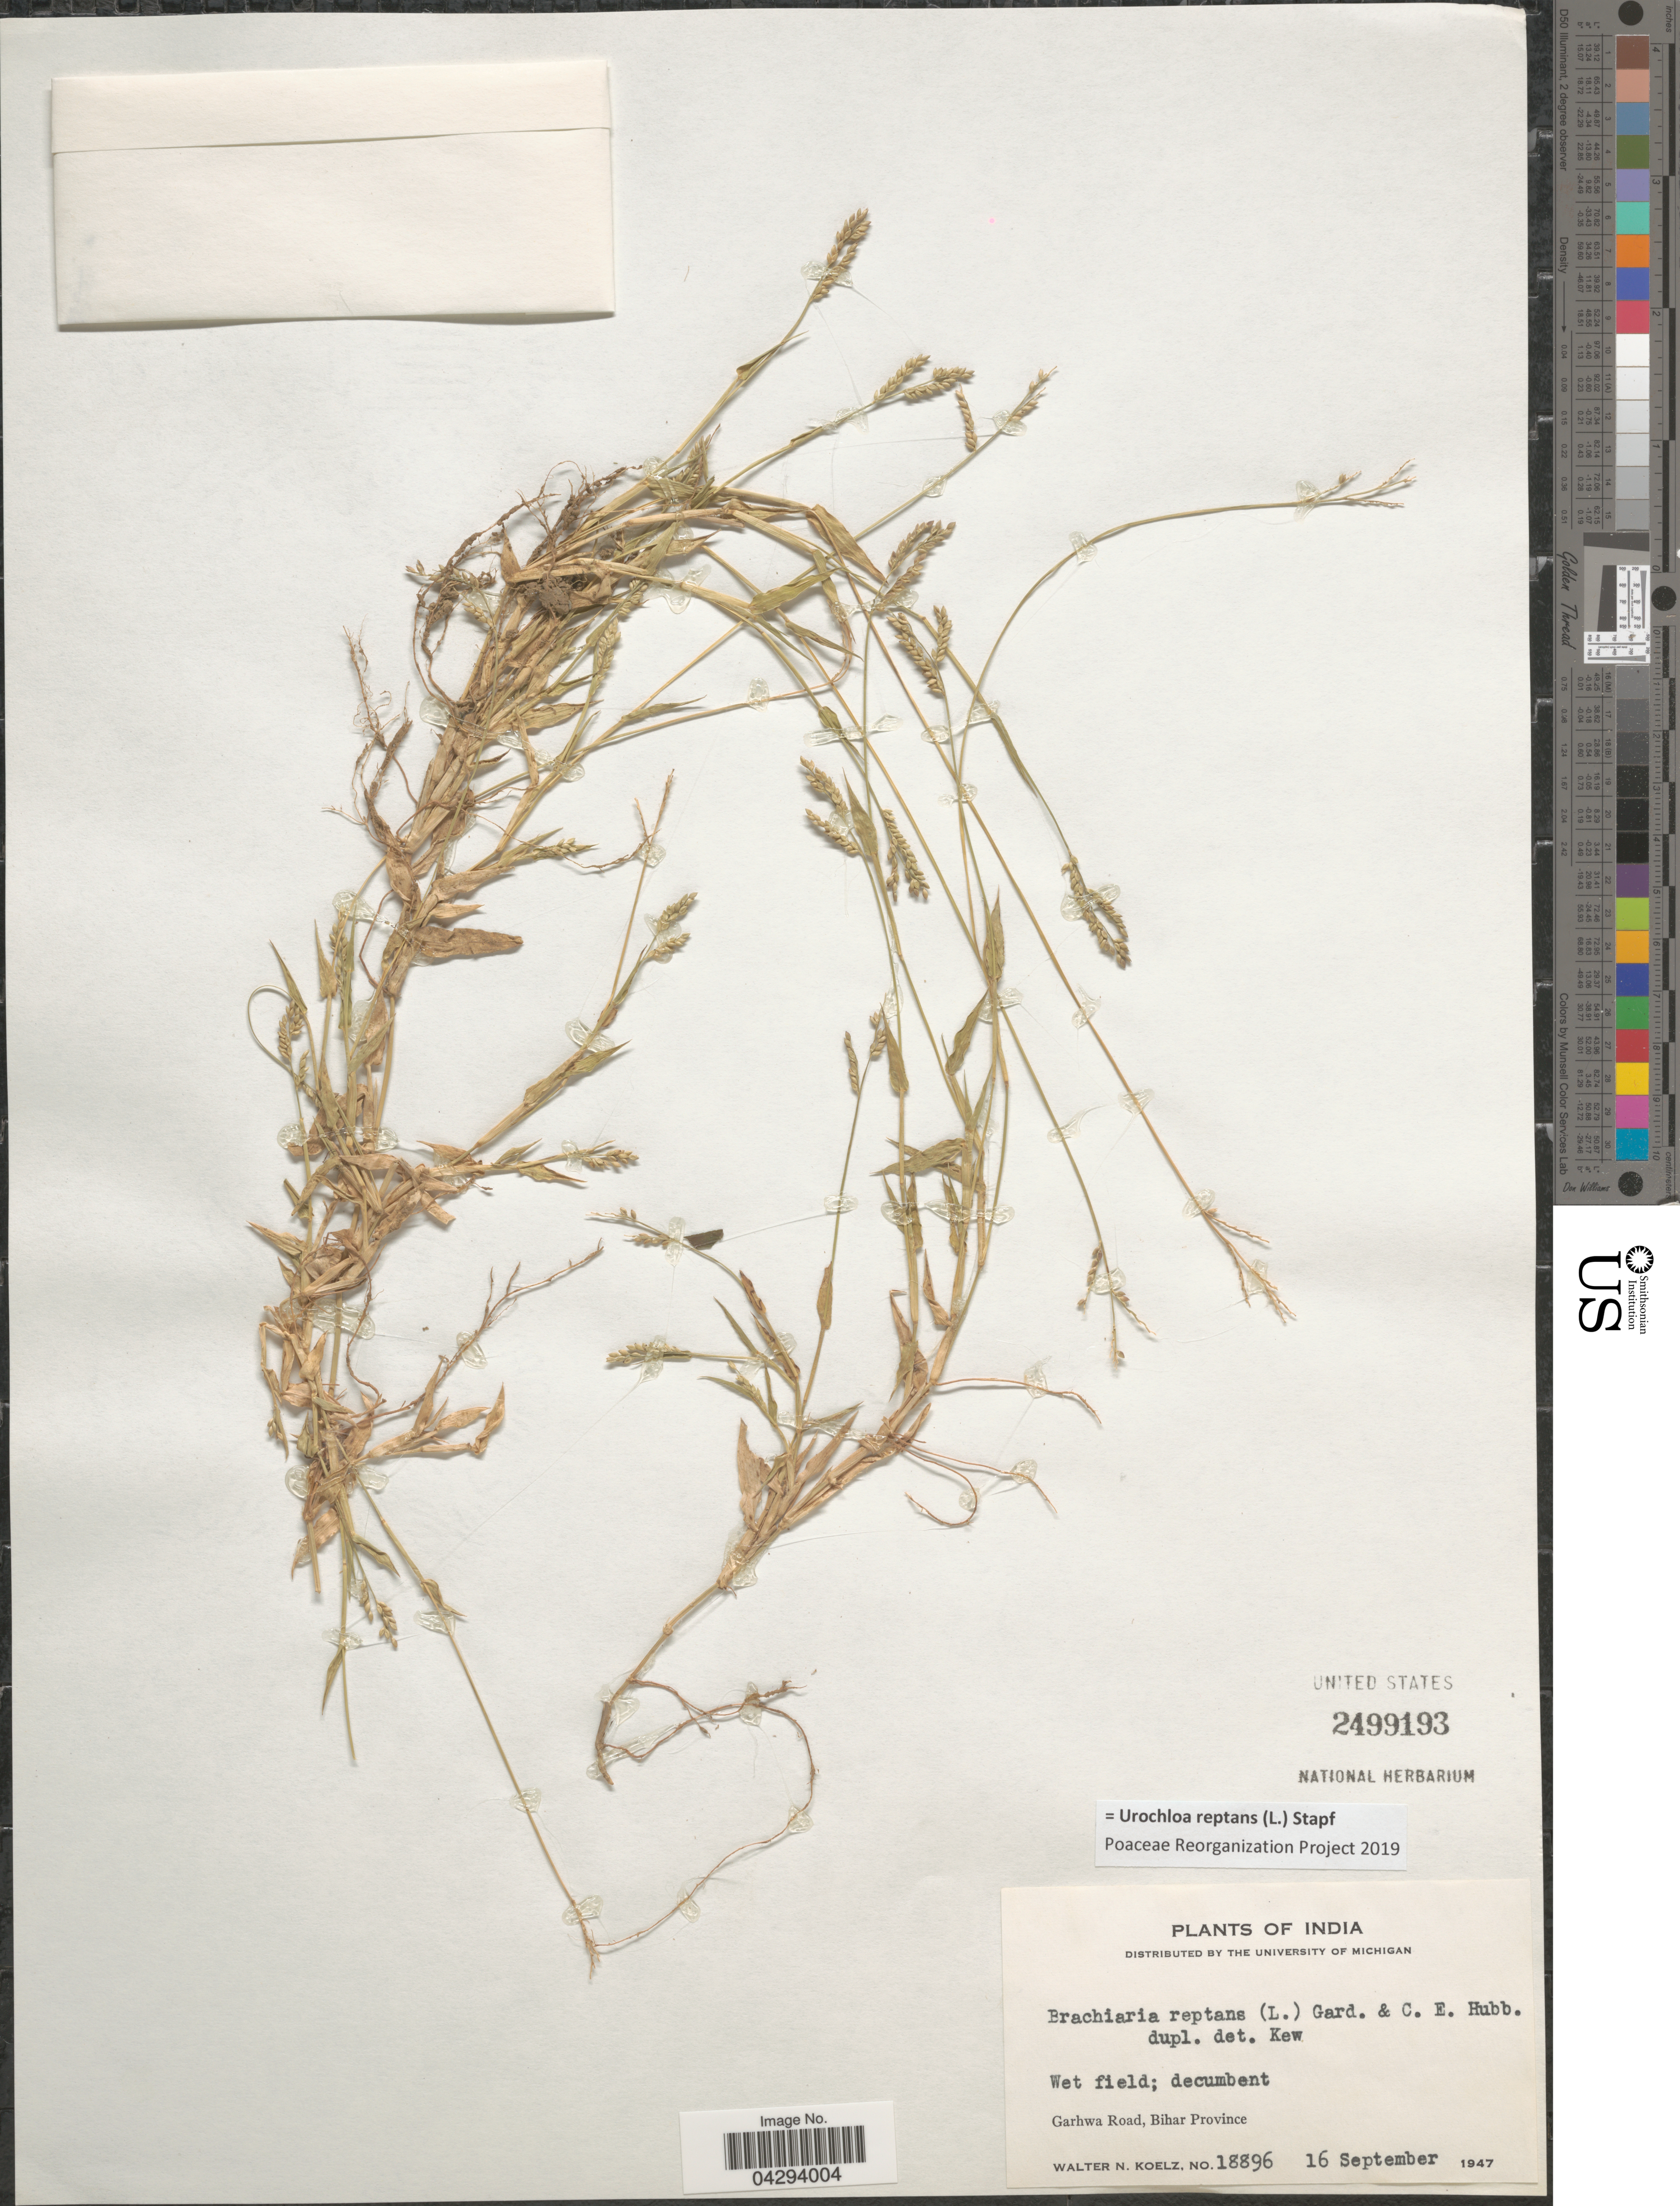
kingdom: Plantae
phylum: Tracheophyta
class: Liliopsida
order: Poales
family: Poaceae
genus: Urochloa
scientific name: Urochloa reptans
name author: (L.) Stapf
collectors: W. N. Koelz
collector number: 18896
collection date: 1947-09-16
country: India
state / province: Bihar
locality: Garhwa Road.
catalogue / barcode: US 2499193